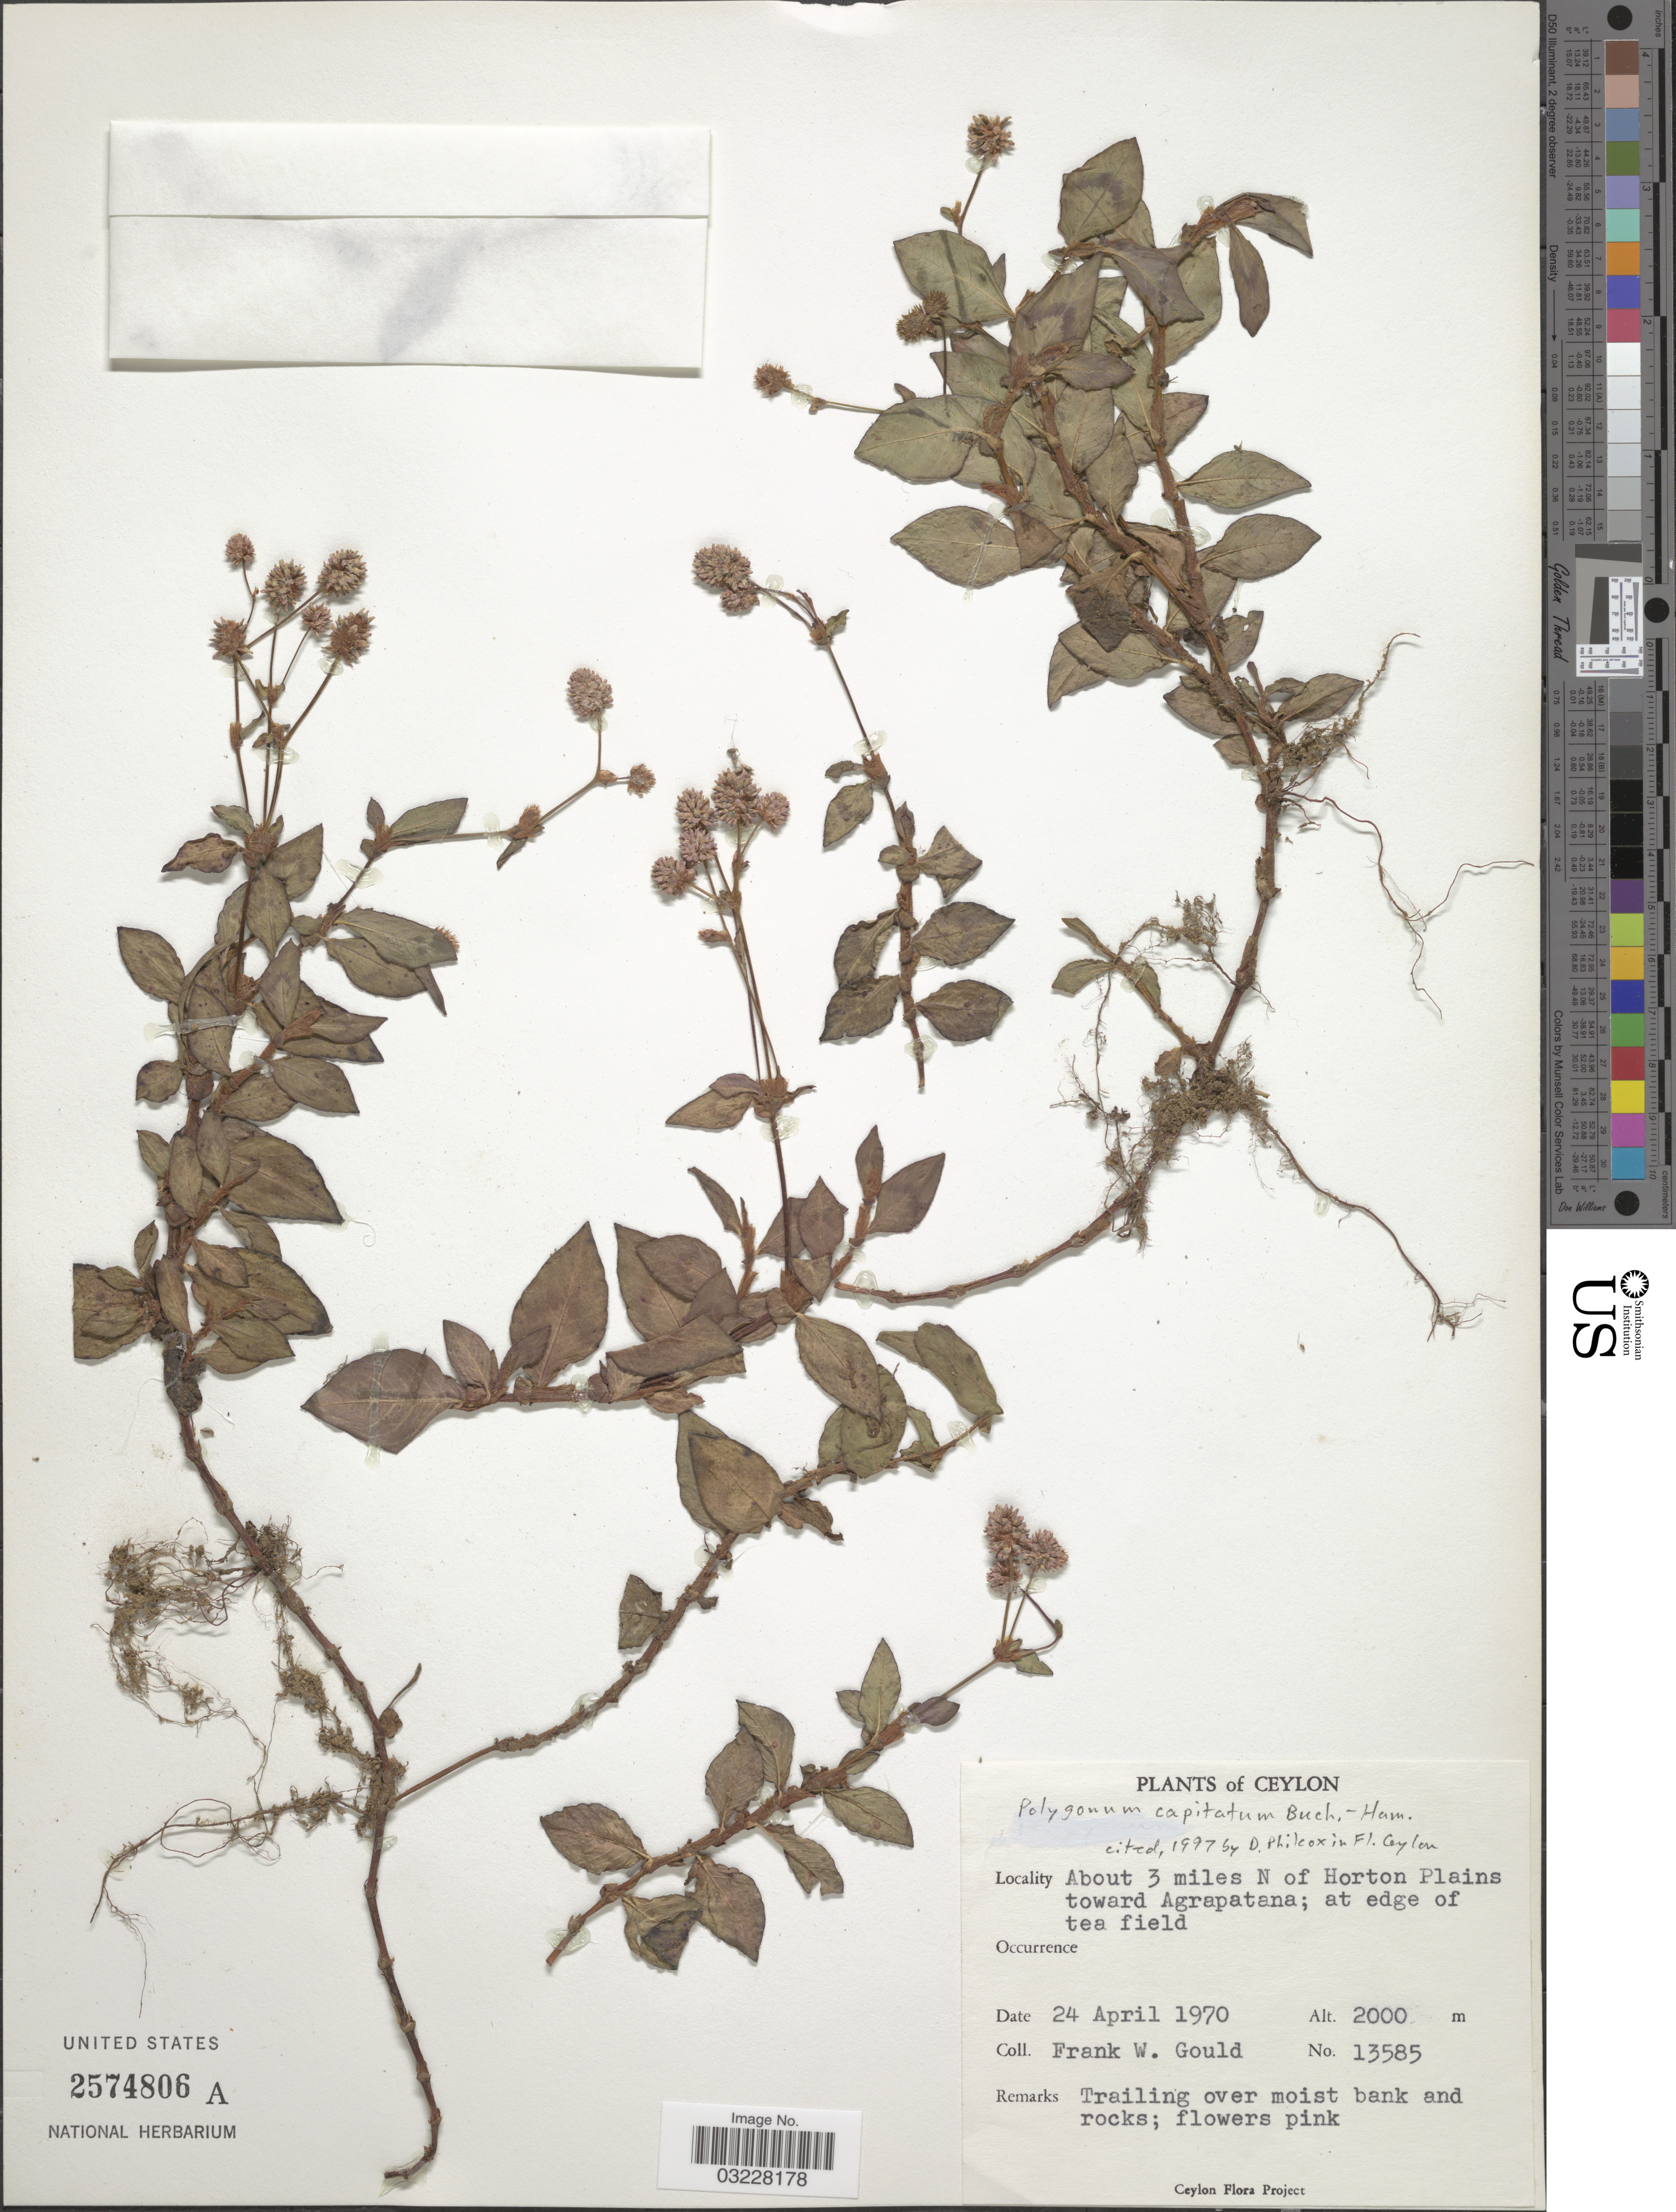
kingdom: Plantae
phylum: Tracheophyta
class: Magnoliopsida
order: Caryophyllales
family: Polygonaceae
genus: Polygonum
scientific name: Polygonum capitatum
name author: Buch.-Ham. ex D. Don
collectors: F. W. Gould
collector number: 13585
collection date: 1970-04-24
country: Sri Lanka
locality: Ceylon. About 3 miles N of Horton Plains toward Agrapatana; at edge of tea field.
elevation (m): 2000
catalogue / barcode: US 2574806A